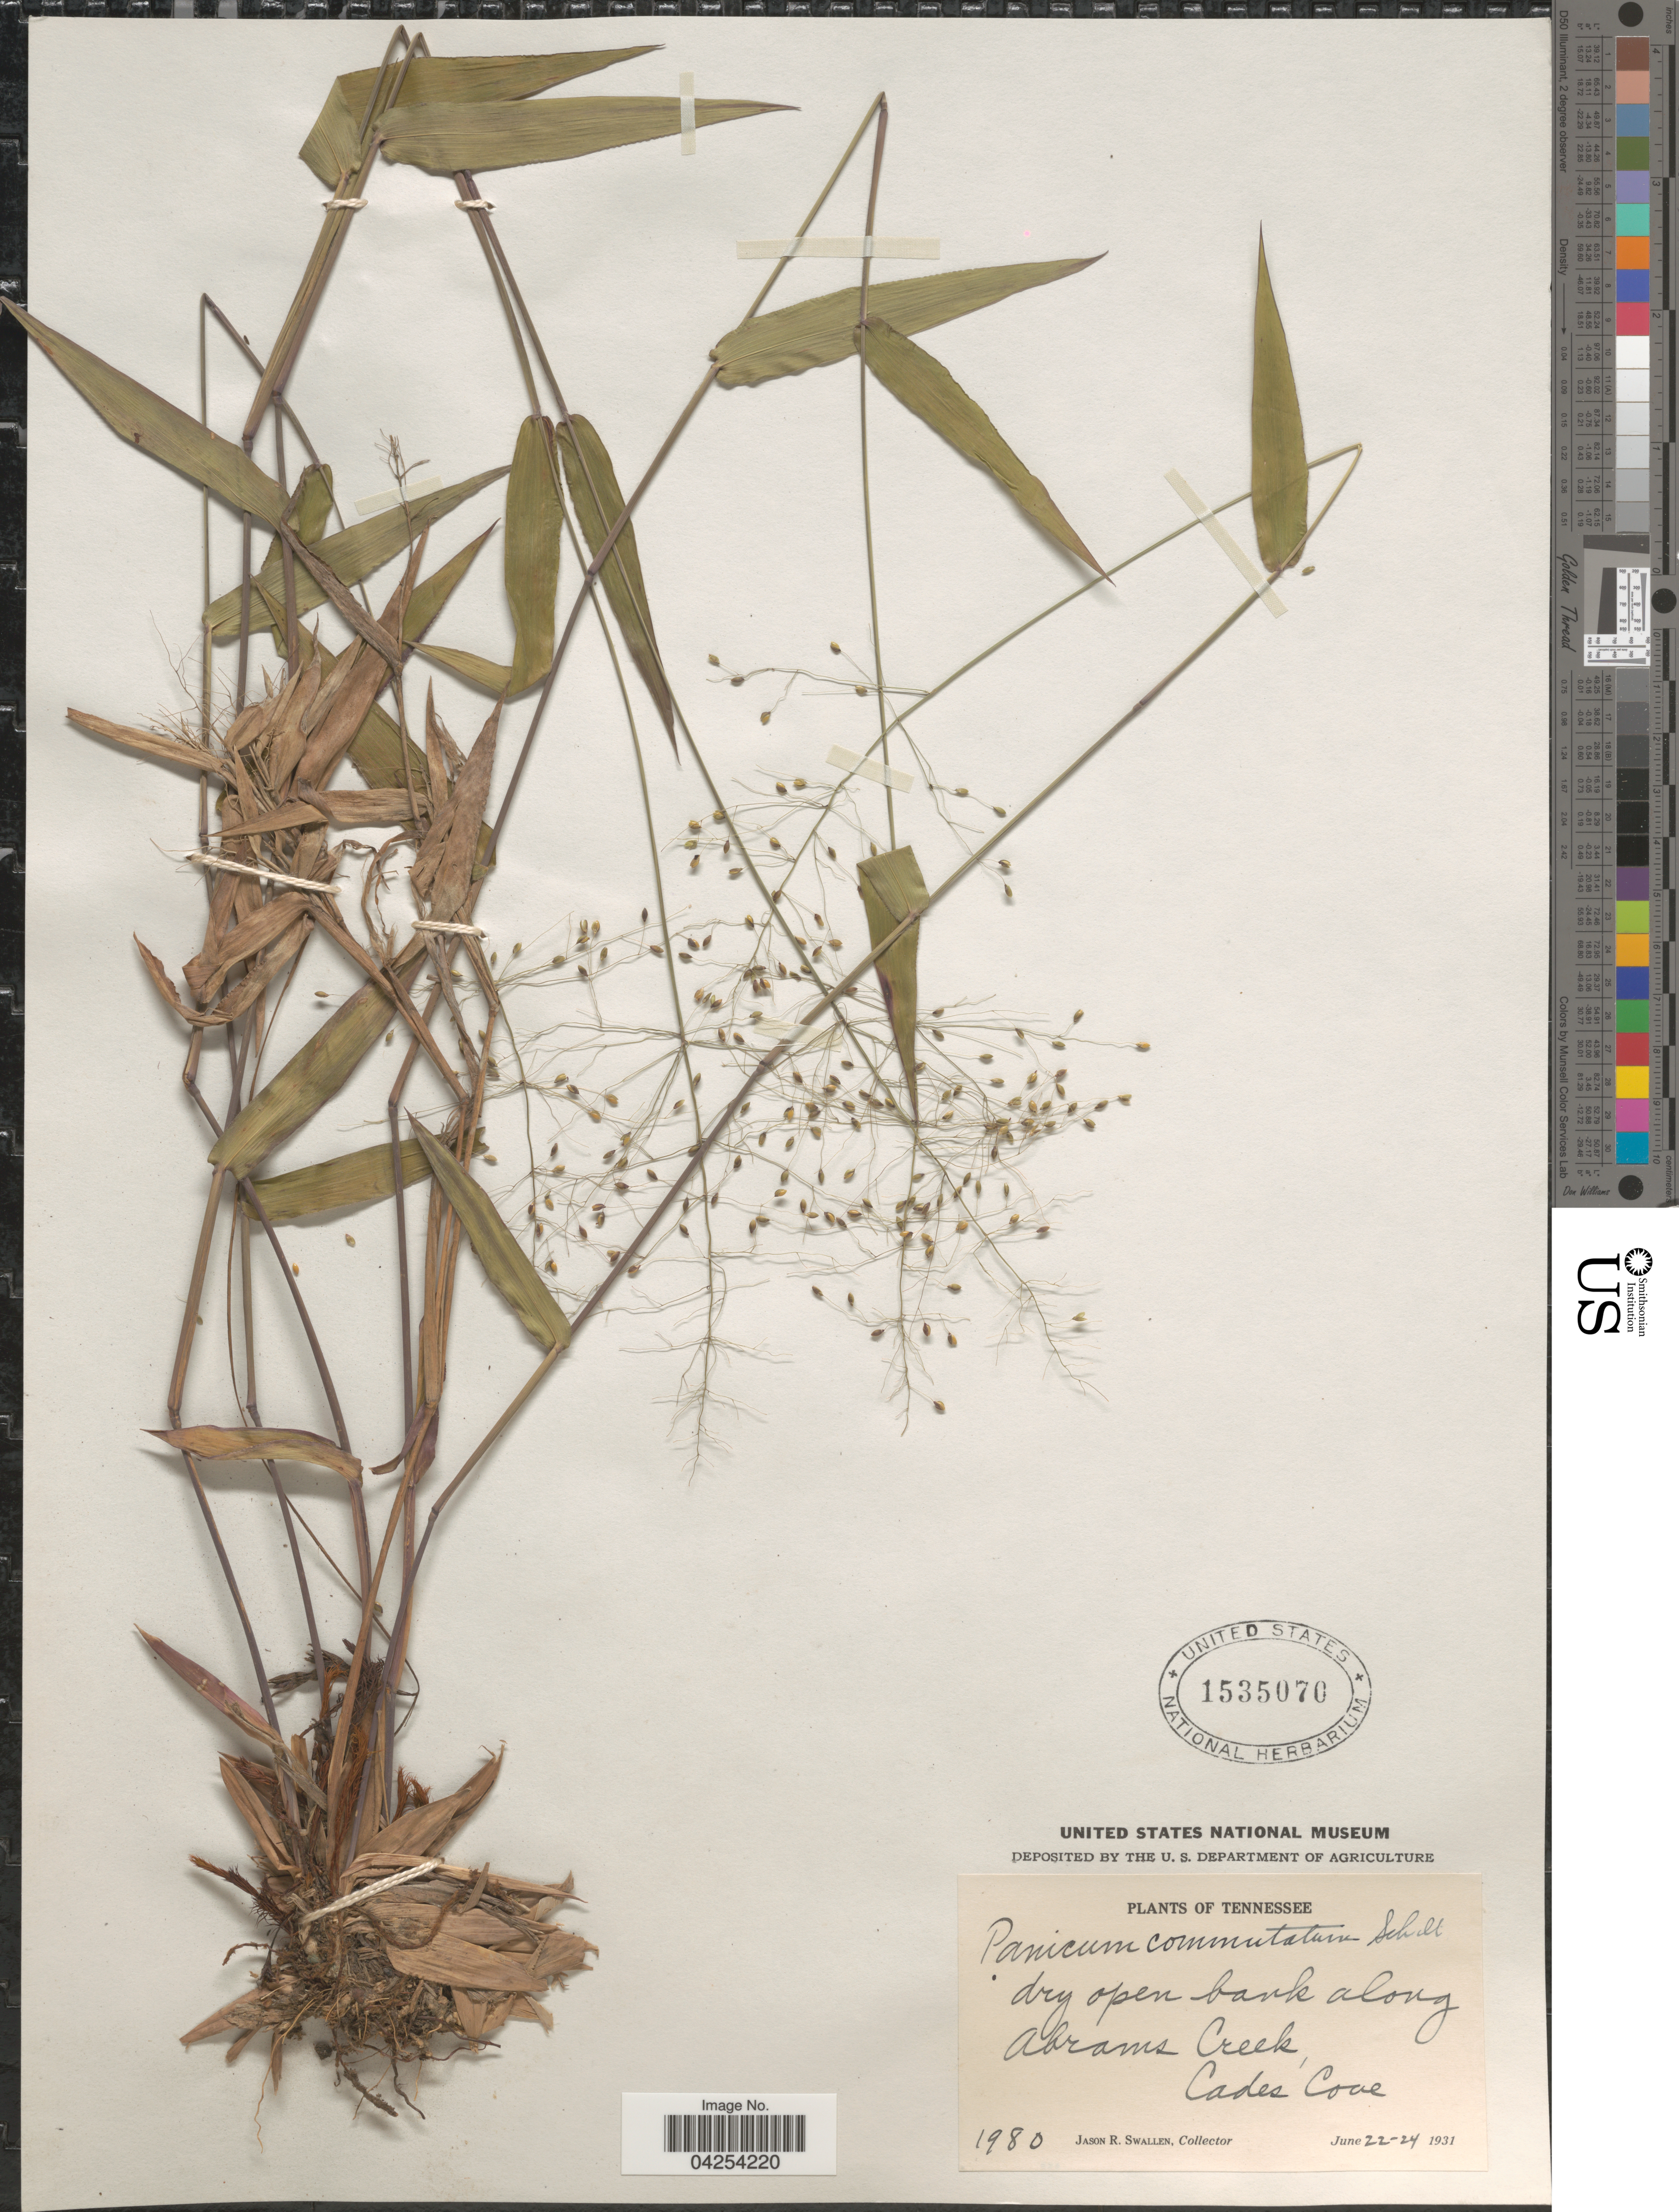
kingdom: Plantae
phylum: Tracheophyta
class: Liliopsida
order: Poales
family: Poaceae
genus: Dichanthelium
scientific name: Dichanthelium commutatum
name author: (Schult.) Gould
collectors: J. R. Swallen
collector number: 1980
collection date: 1931-06-22/1931-06-24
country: United States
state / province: Tennessee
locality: Dry open bank along Abrams Creek, Cades Cove.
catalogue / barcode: US 1535070